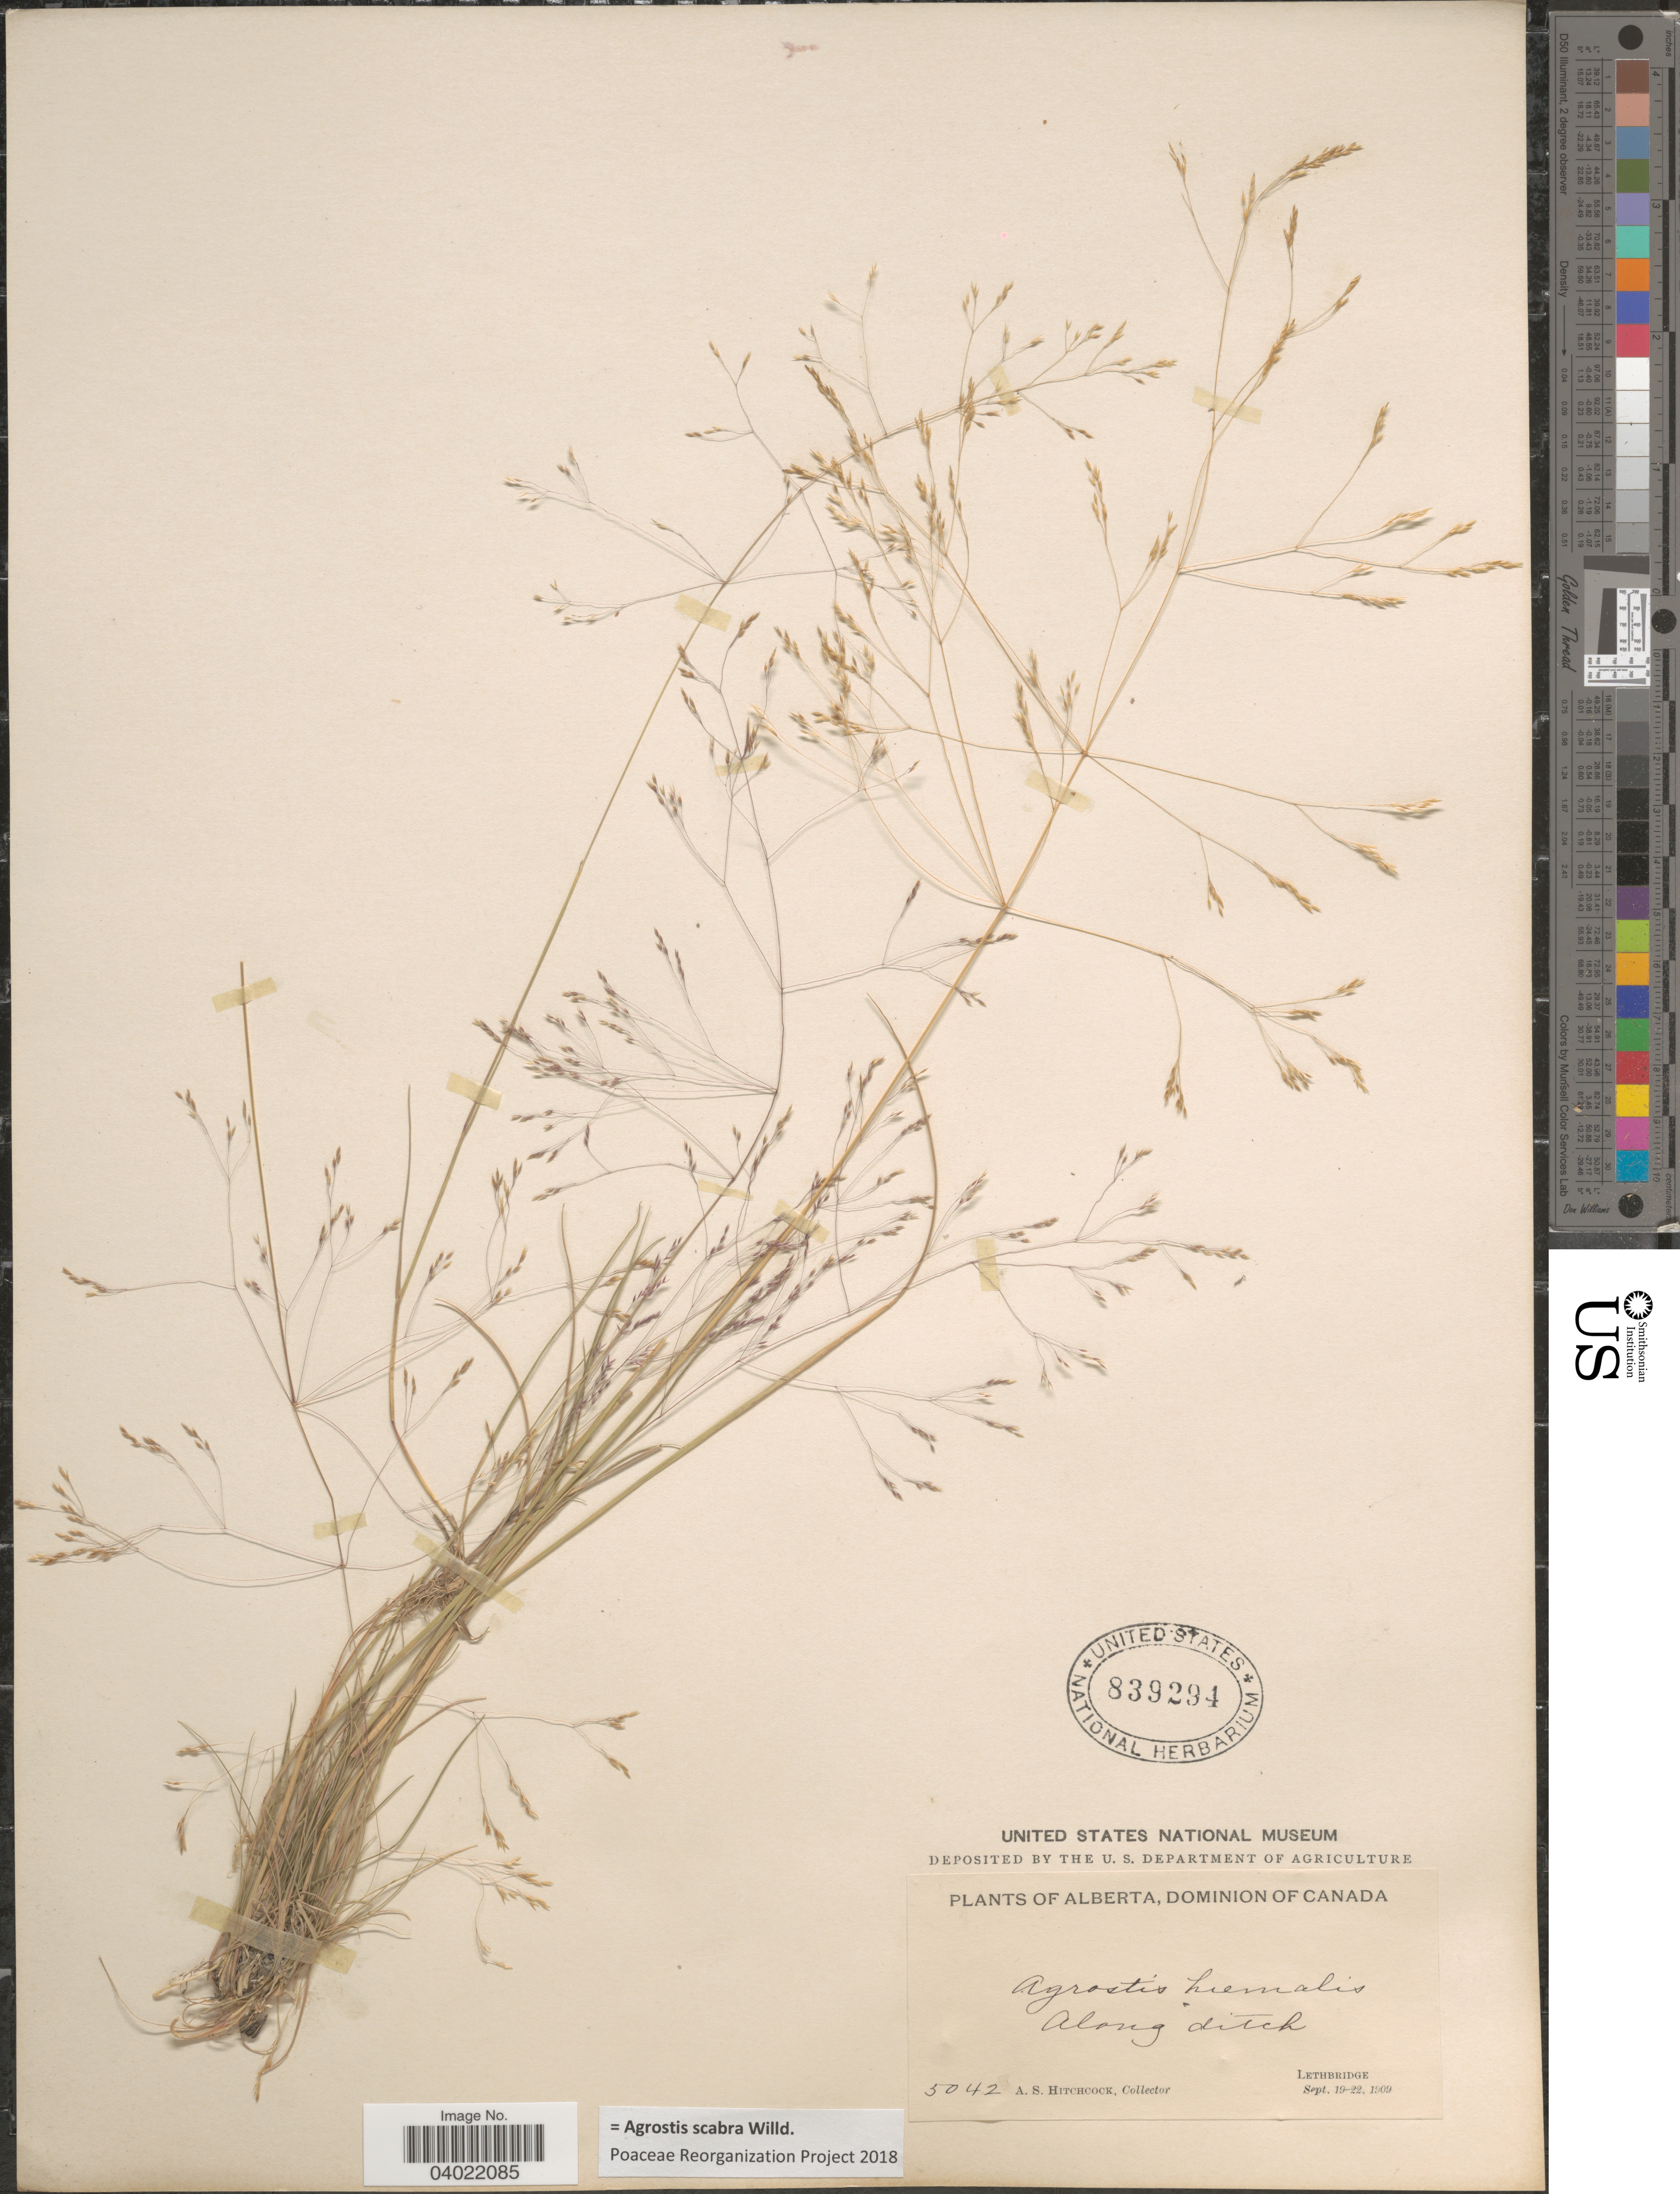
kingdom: Plantae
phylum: Tracheophyta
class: Liliopsida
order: Poales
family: Poaceae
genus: Agrostis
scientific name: Agrostis scabra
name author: Willd.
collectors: A. S. Hitchcock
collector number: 5042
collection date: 1909-09-19/1909-09-22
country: Canada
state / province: Alberta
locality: Dominion of Canada. Along ditch. Lethbridge.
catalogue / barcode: US 839294